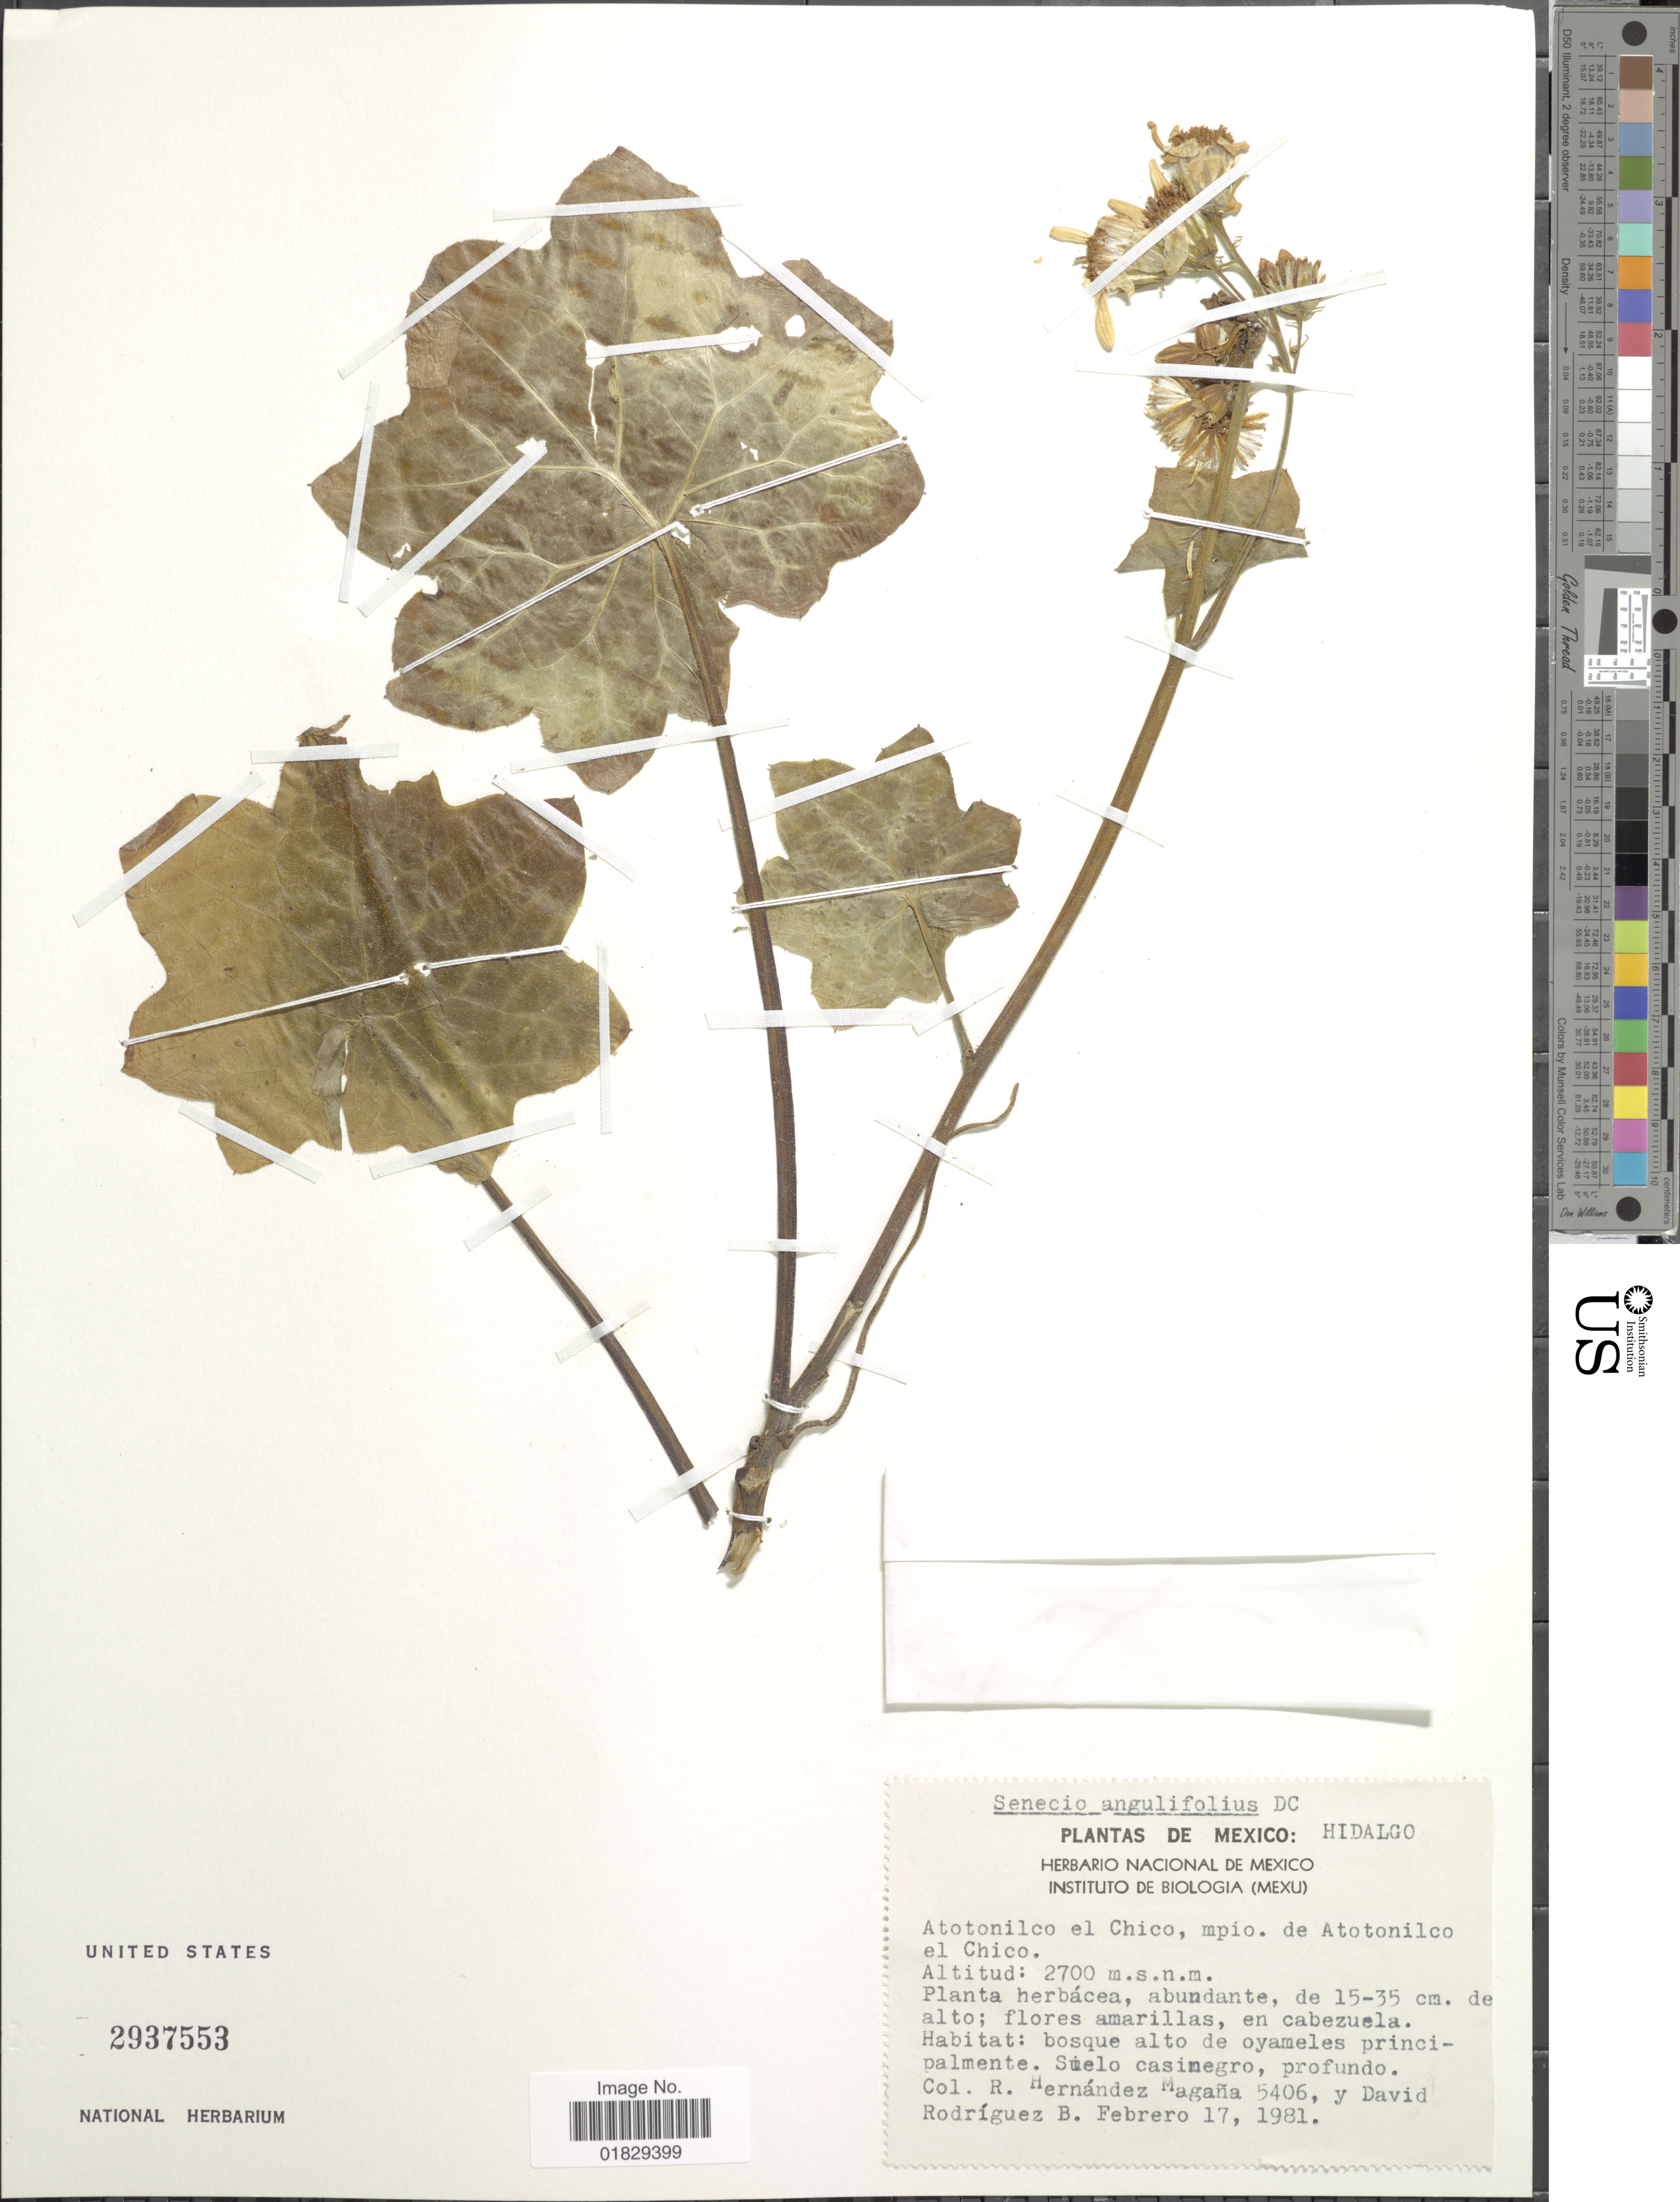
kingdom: Plantae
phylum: Tracheophyta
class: Magnoliopsida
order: Asterales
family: Asteraceae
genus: Roldana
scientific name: Roldana angulifolia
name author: (DC.) H. Rob. & Brettell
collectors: R. Hernández-M. & D. Rodríguez B.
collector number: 5406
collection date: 1981-02-17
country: Mexico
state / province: Hidalgo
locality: Atotonilco el Chico, mpio. de Atotonilco el Chico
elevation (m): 2700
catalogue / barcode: US 2937553